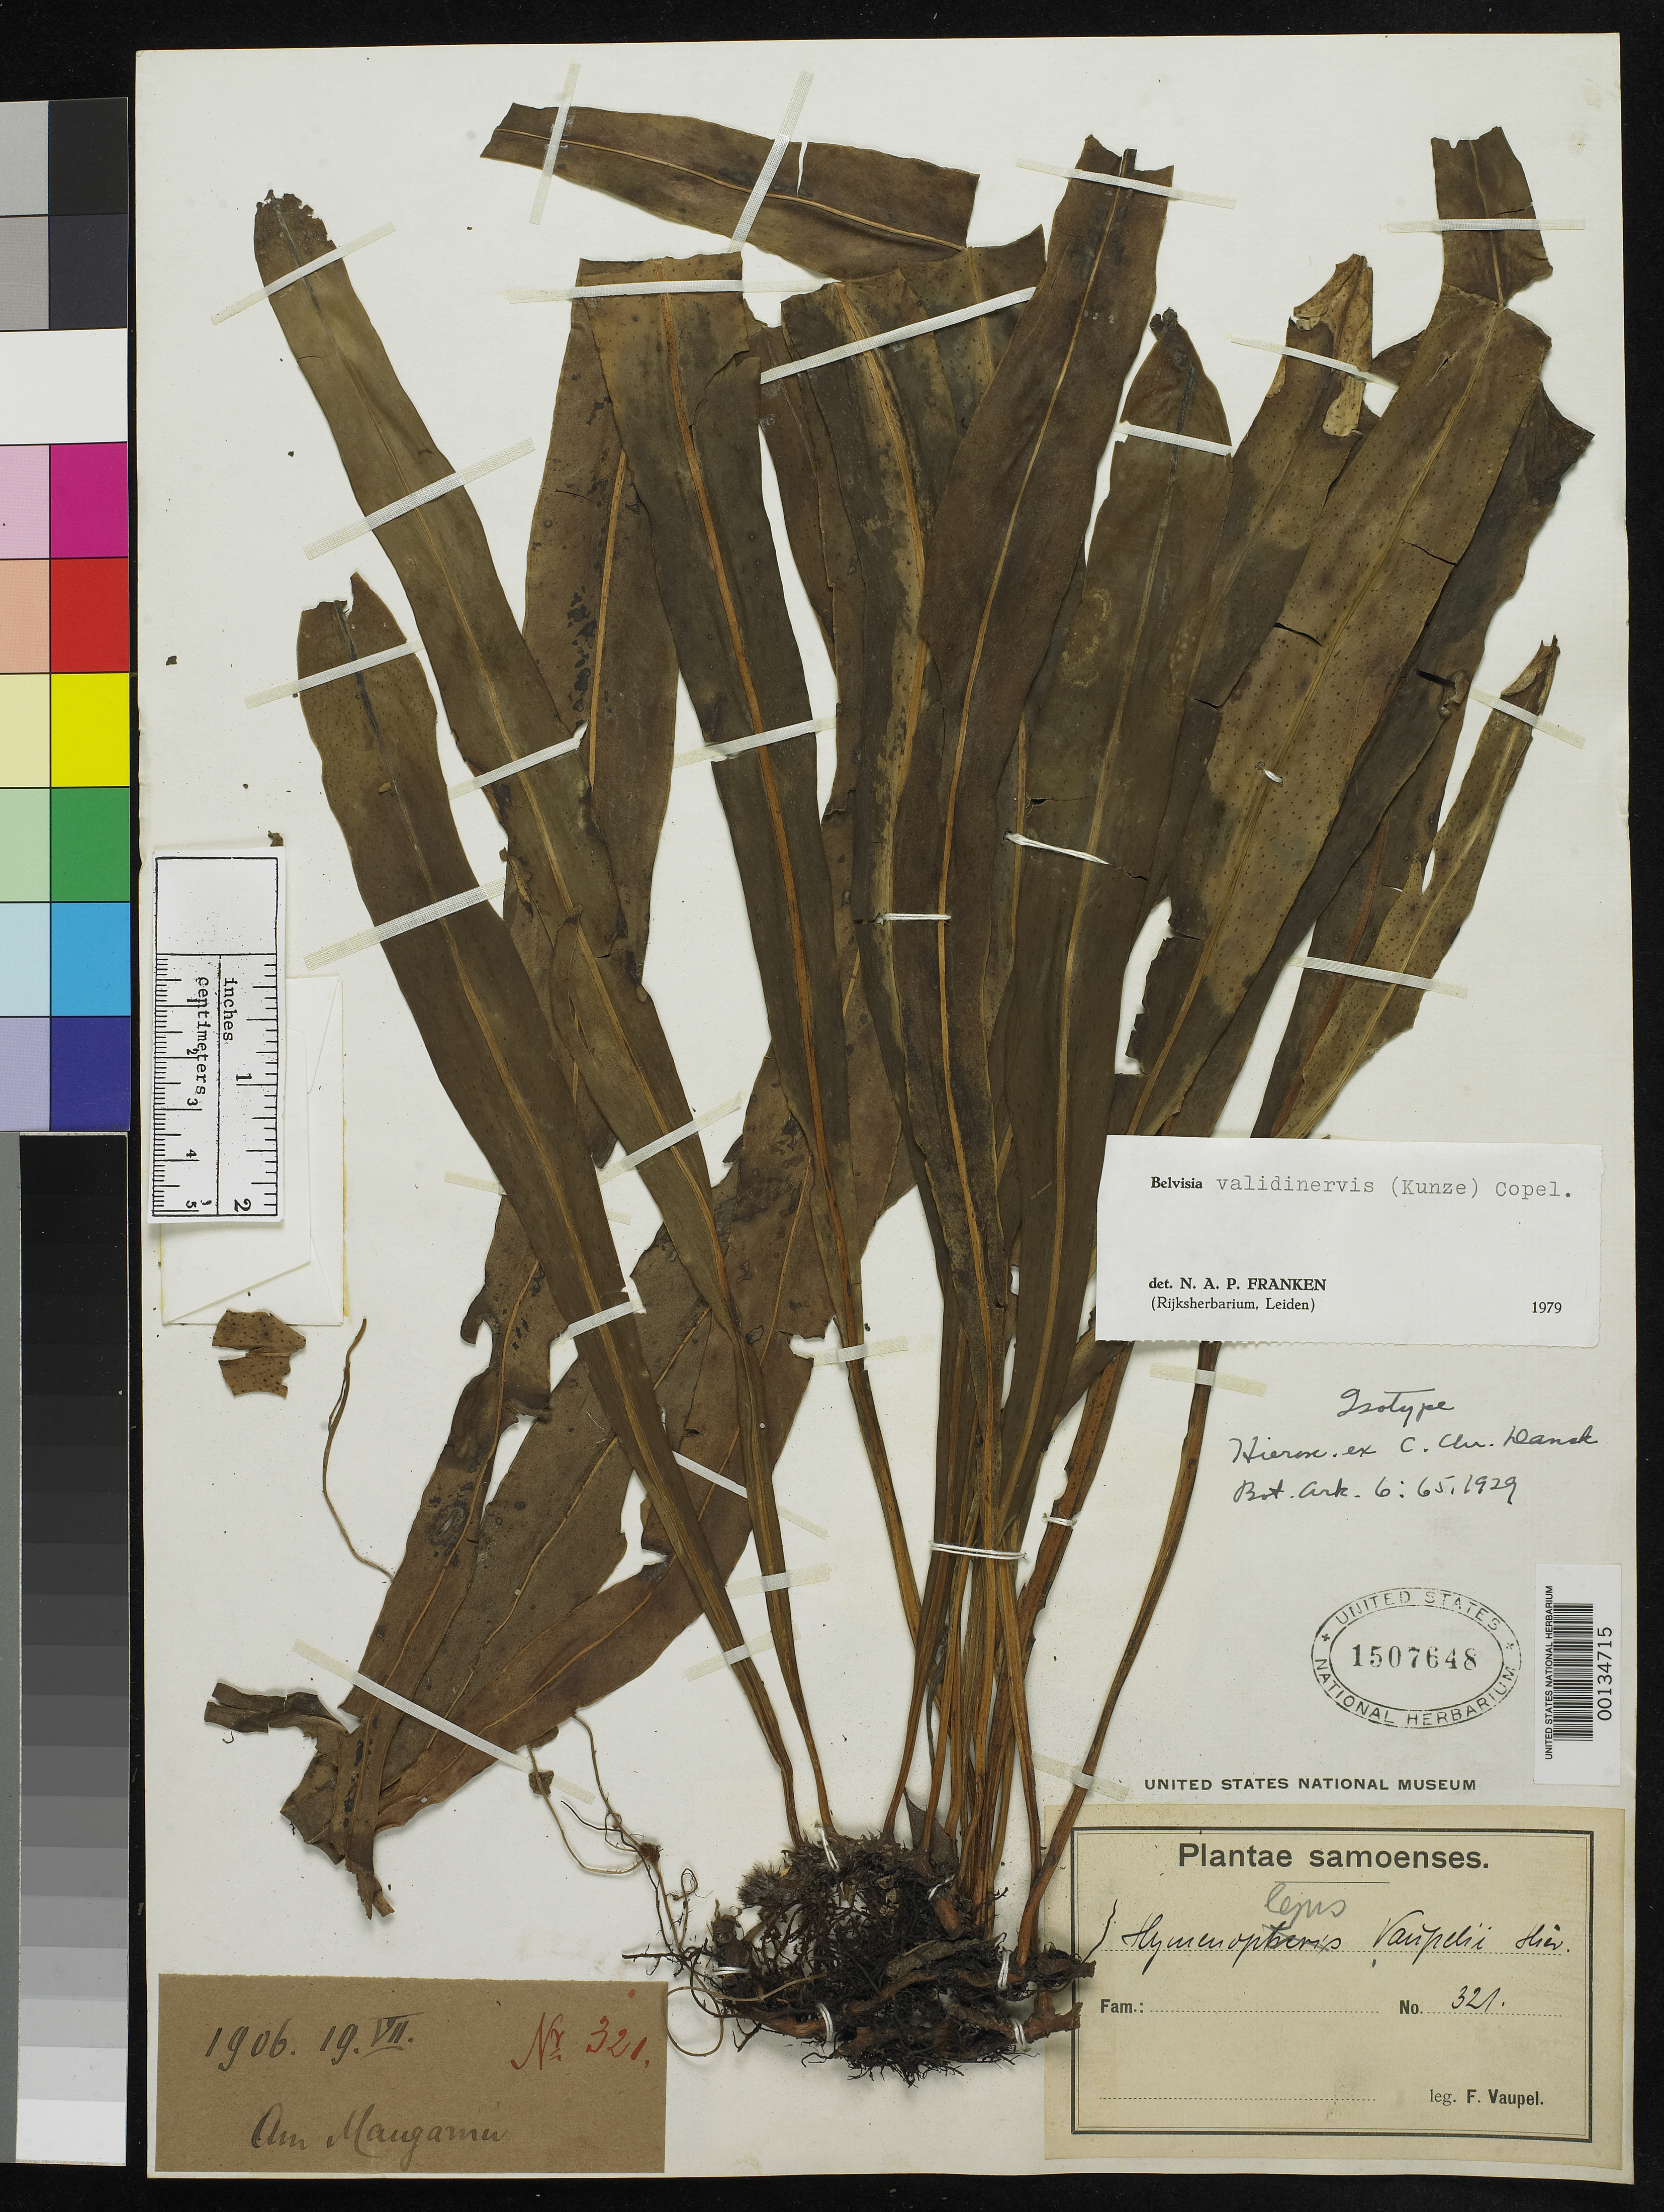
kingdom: Plantae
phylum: Tracheophyta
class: Polypodiopsida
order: Polypodiales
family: Polypodiaceae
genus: Hymenolepis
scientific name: Hymenolepis vaupelii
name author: Hieron. ex C. Chr.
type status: Type Collection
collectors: F. Vaupel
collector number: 321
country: Samoa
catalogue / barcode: US 1507648